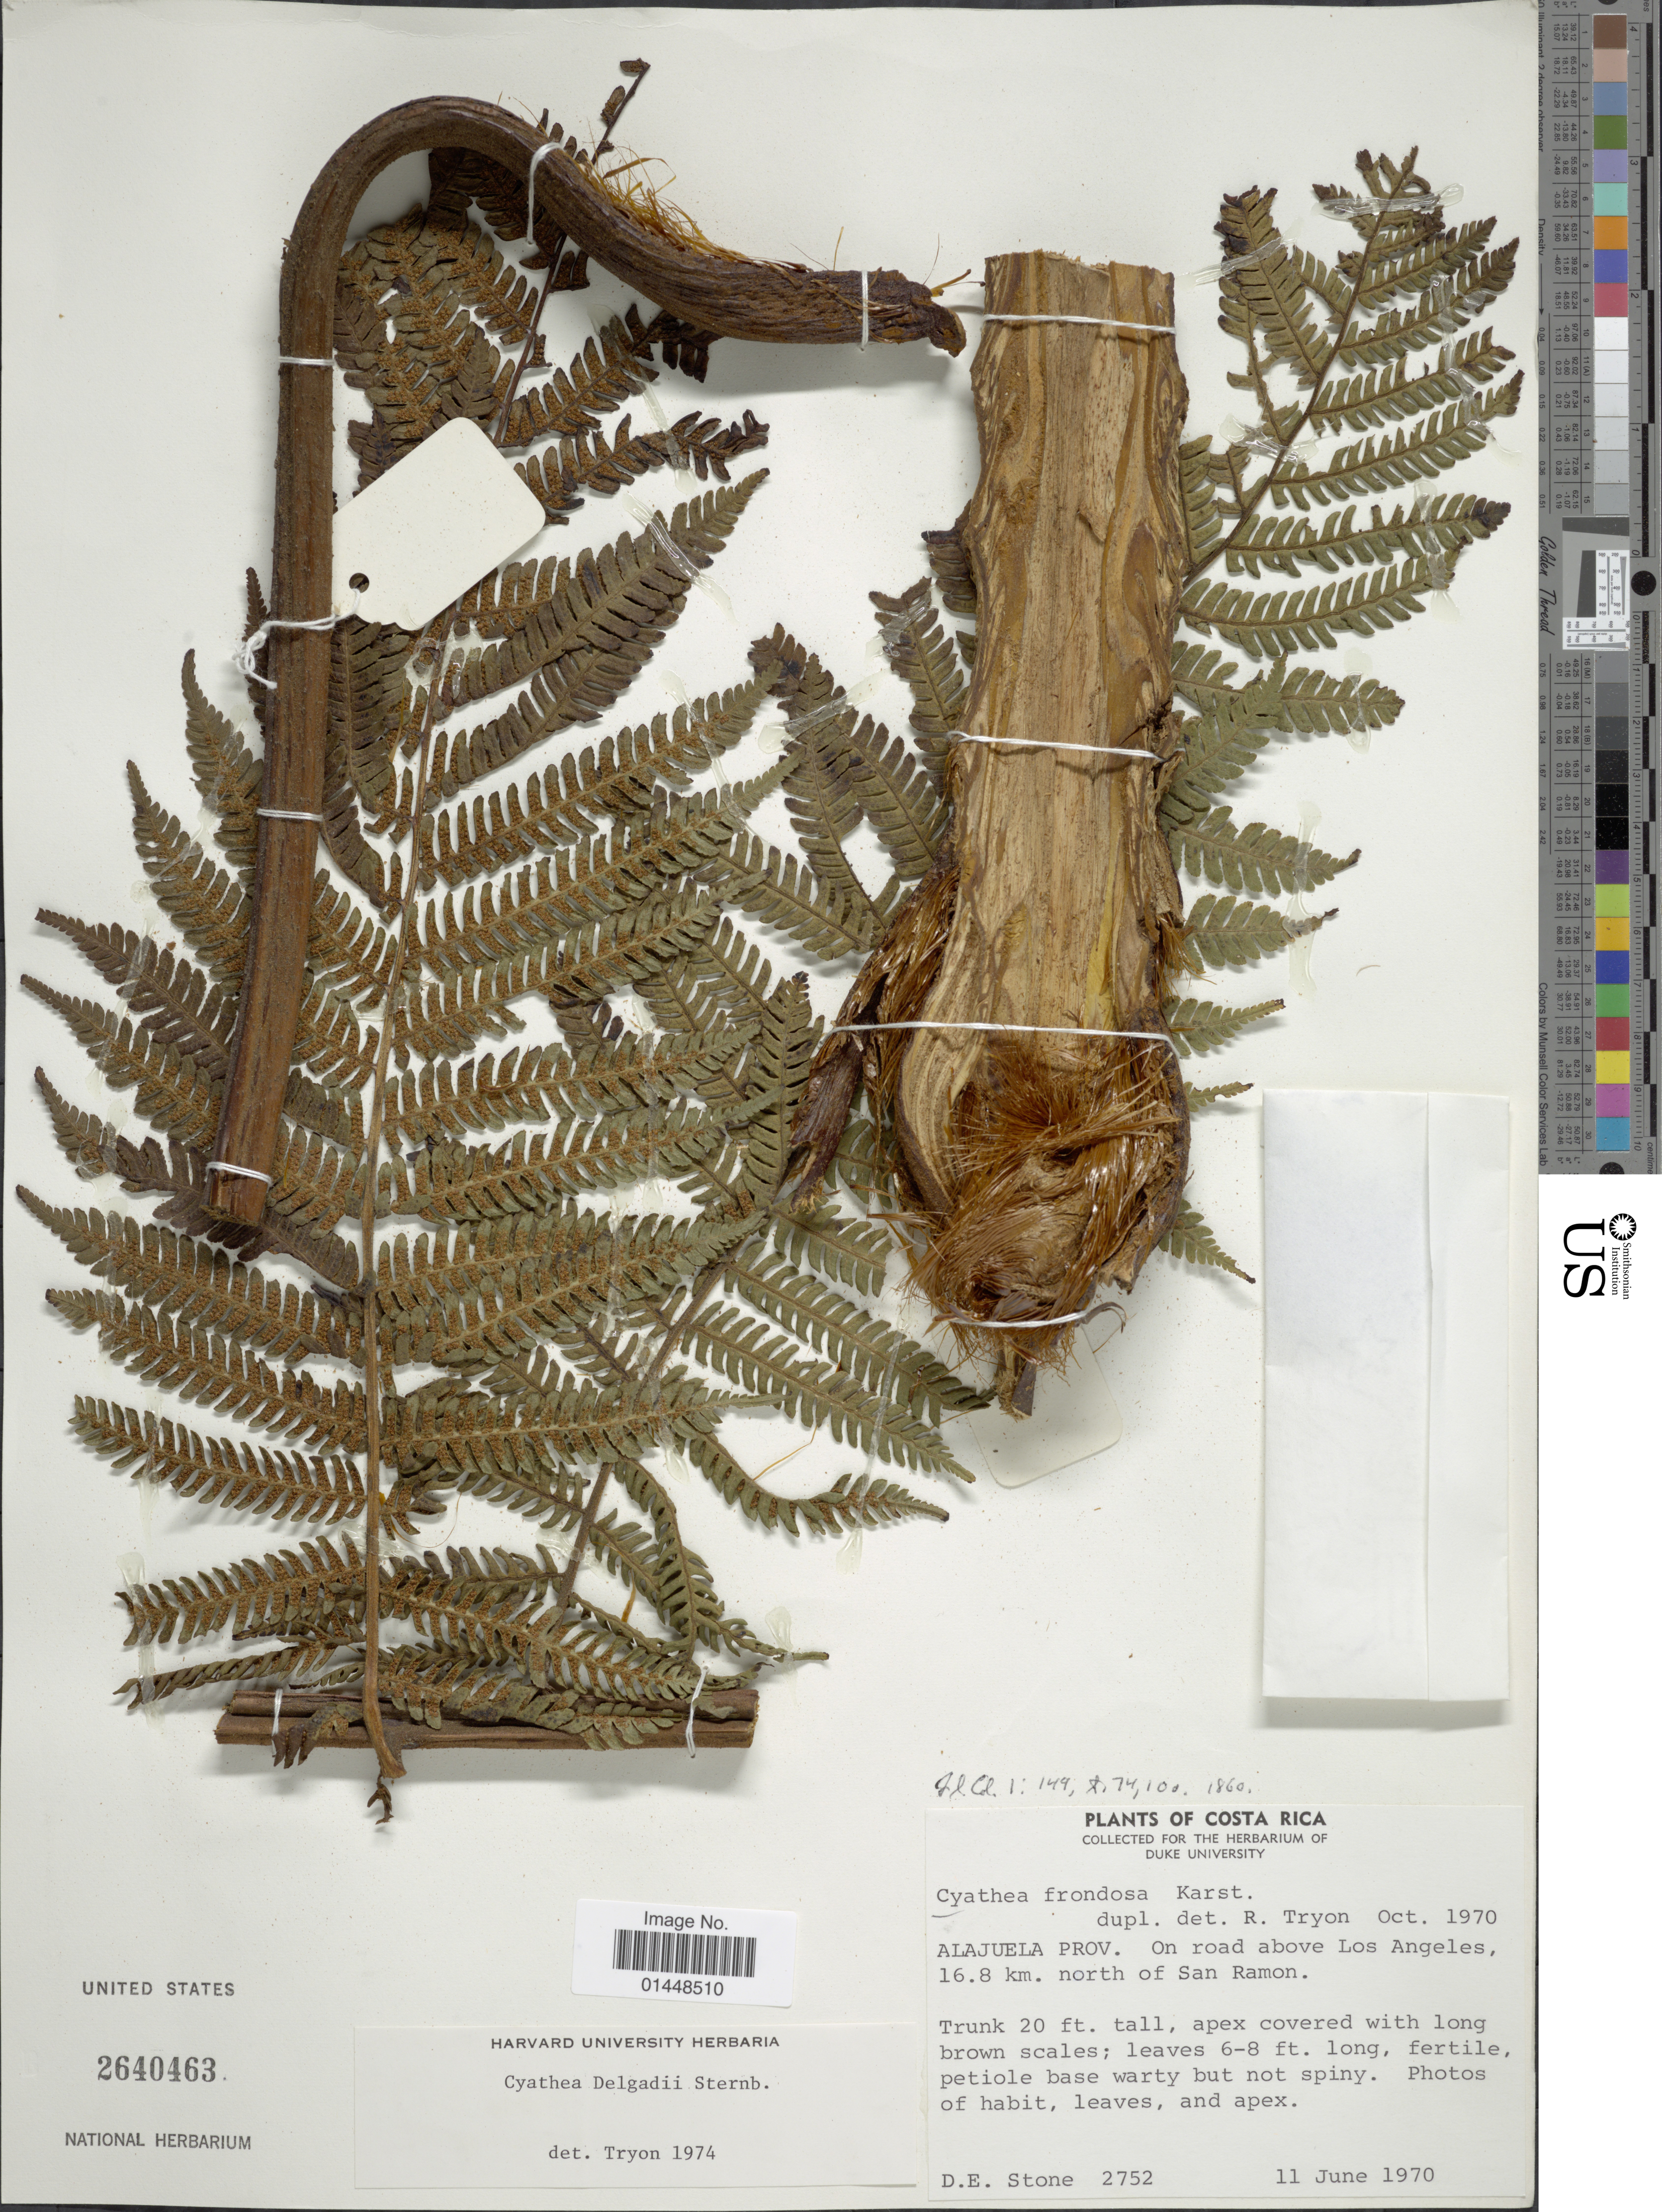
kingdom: Plantae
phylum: Tracheophyta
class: Polypodiopsida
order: Cyatheales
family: Cyatheaceae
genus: Cyathea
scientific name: Cyathea delgadii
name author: Pohl ex Sternb.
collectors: D. E. Stone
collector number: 2752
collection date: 1970-06-11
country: Costa Rica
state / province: Alajuela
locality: Alajuela Prov. On road above Los Angeles, 16.8 km. north of San Ramon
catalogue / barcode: US 2640463